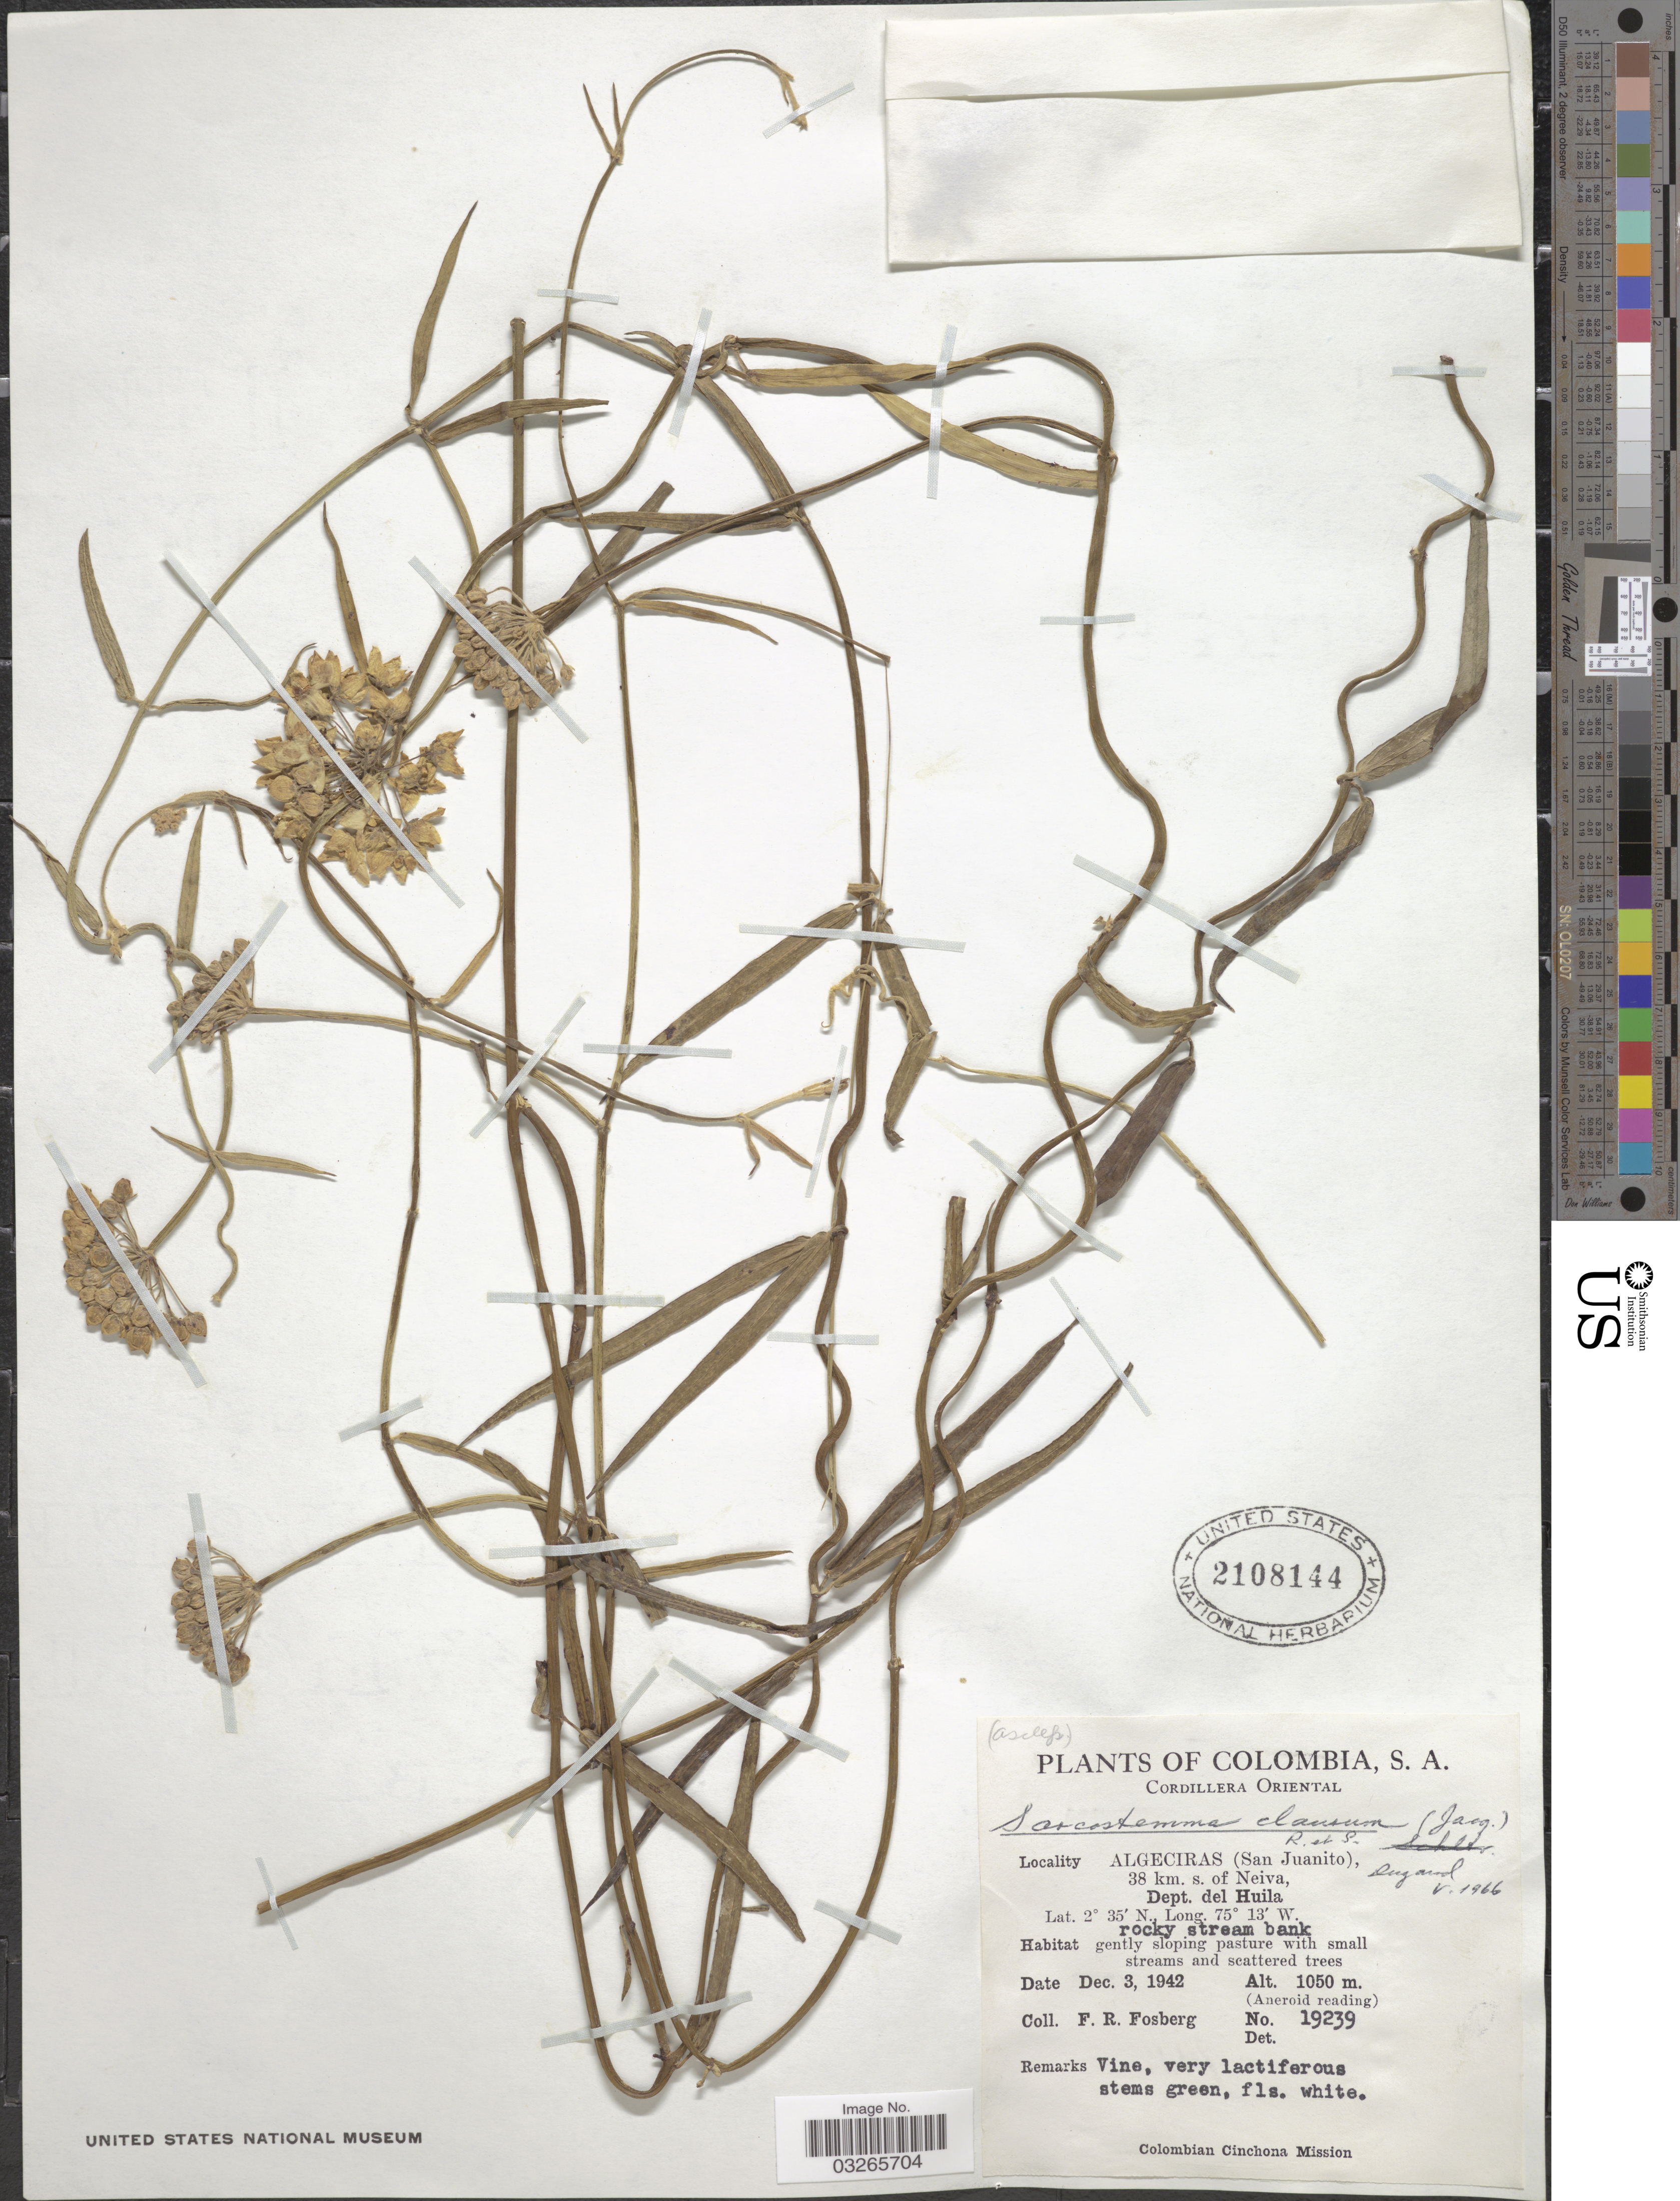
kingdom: Plantae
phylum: Tracheophyta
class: Magnoliopsida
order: Gentianales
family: Apocynaceae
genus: Sarcostemma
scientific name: Sarcostemma clausum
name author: (Jacq.) Schult.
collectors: F. R. Fosberg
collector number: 19239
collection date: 1942-12-03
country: Colombia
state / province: Huila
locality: Cordillera Oriental. Algeciras (San Juanito), 38 km. s. of Neiva, Dept. del Huila.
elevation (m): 1050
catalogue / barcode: US 2108144